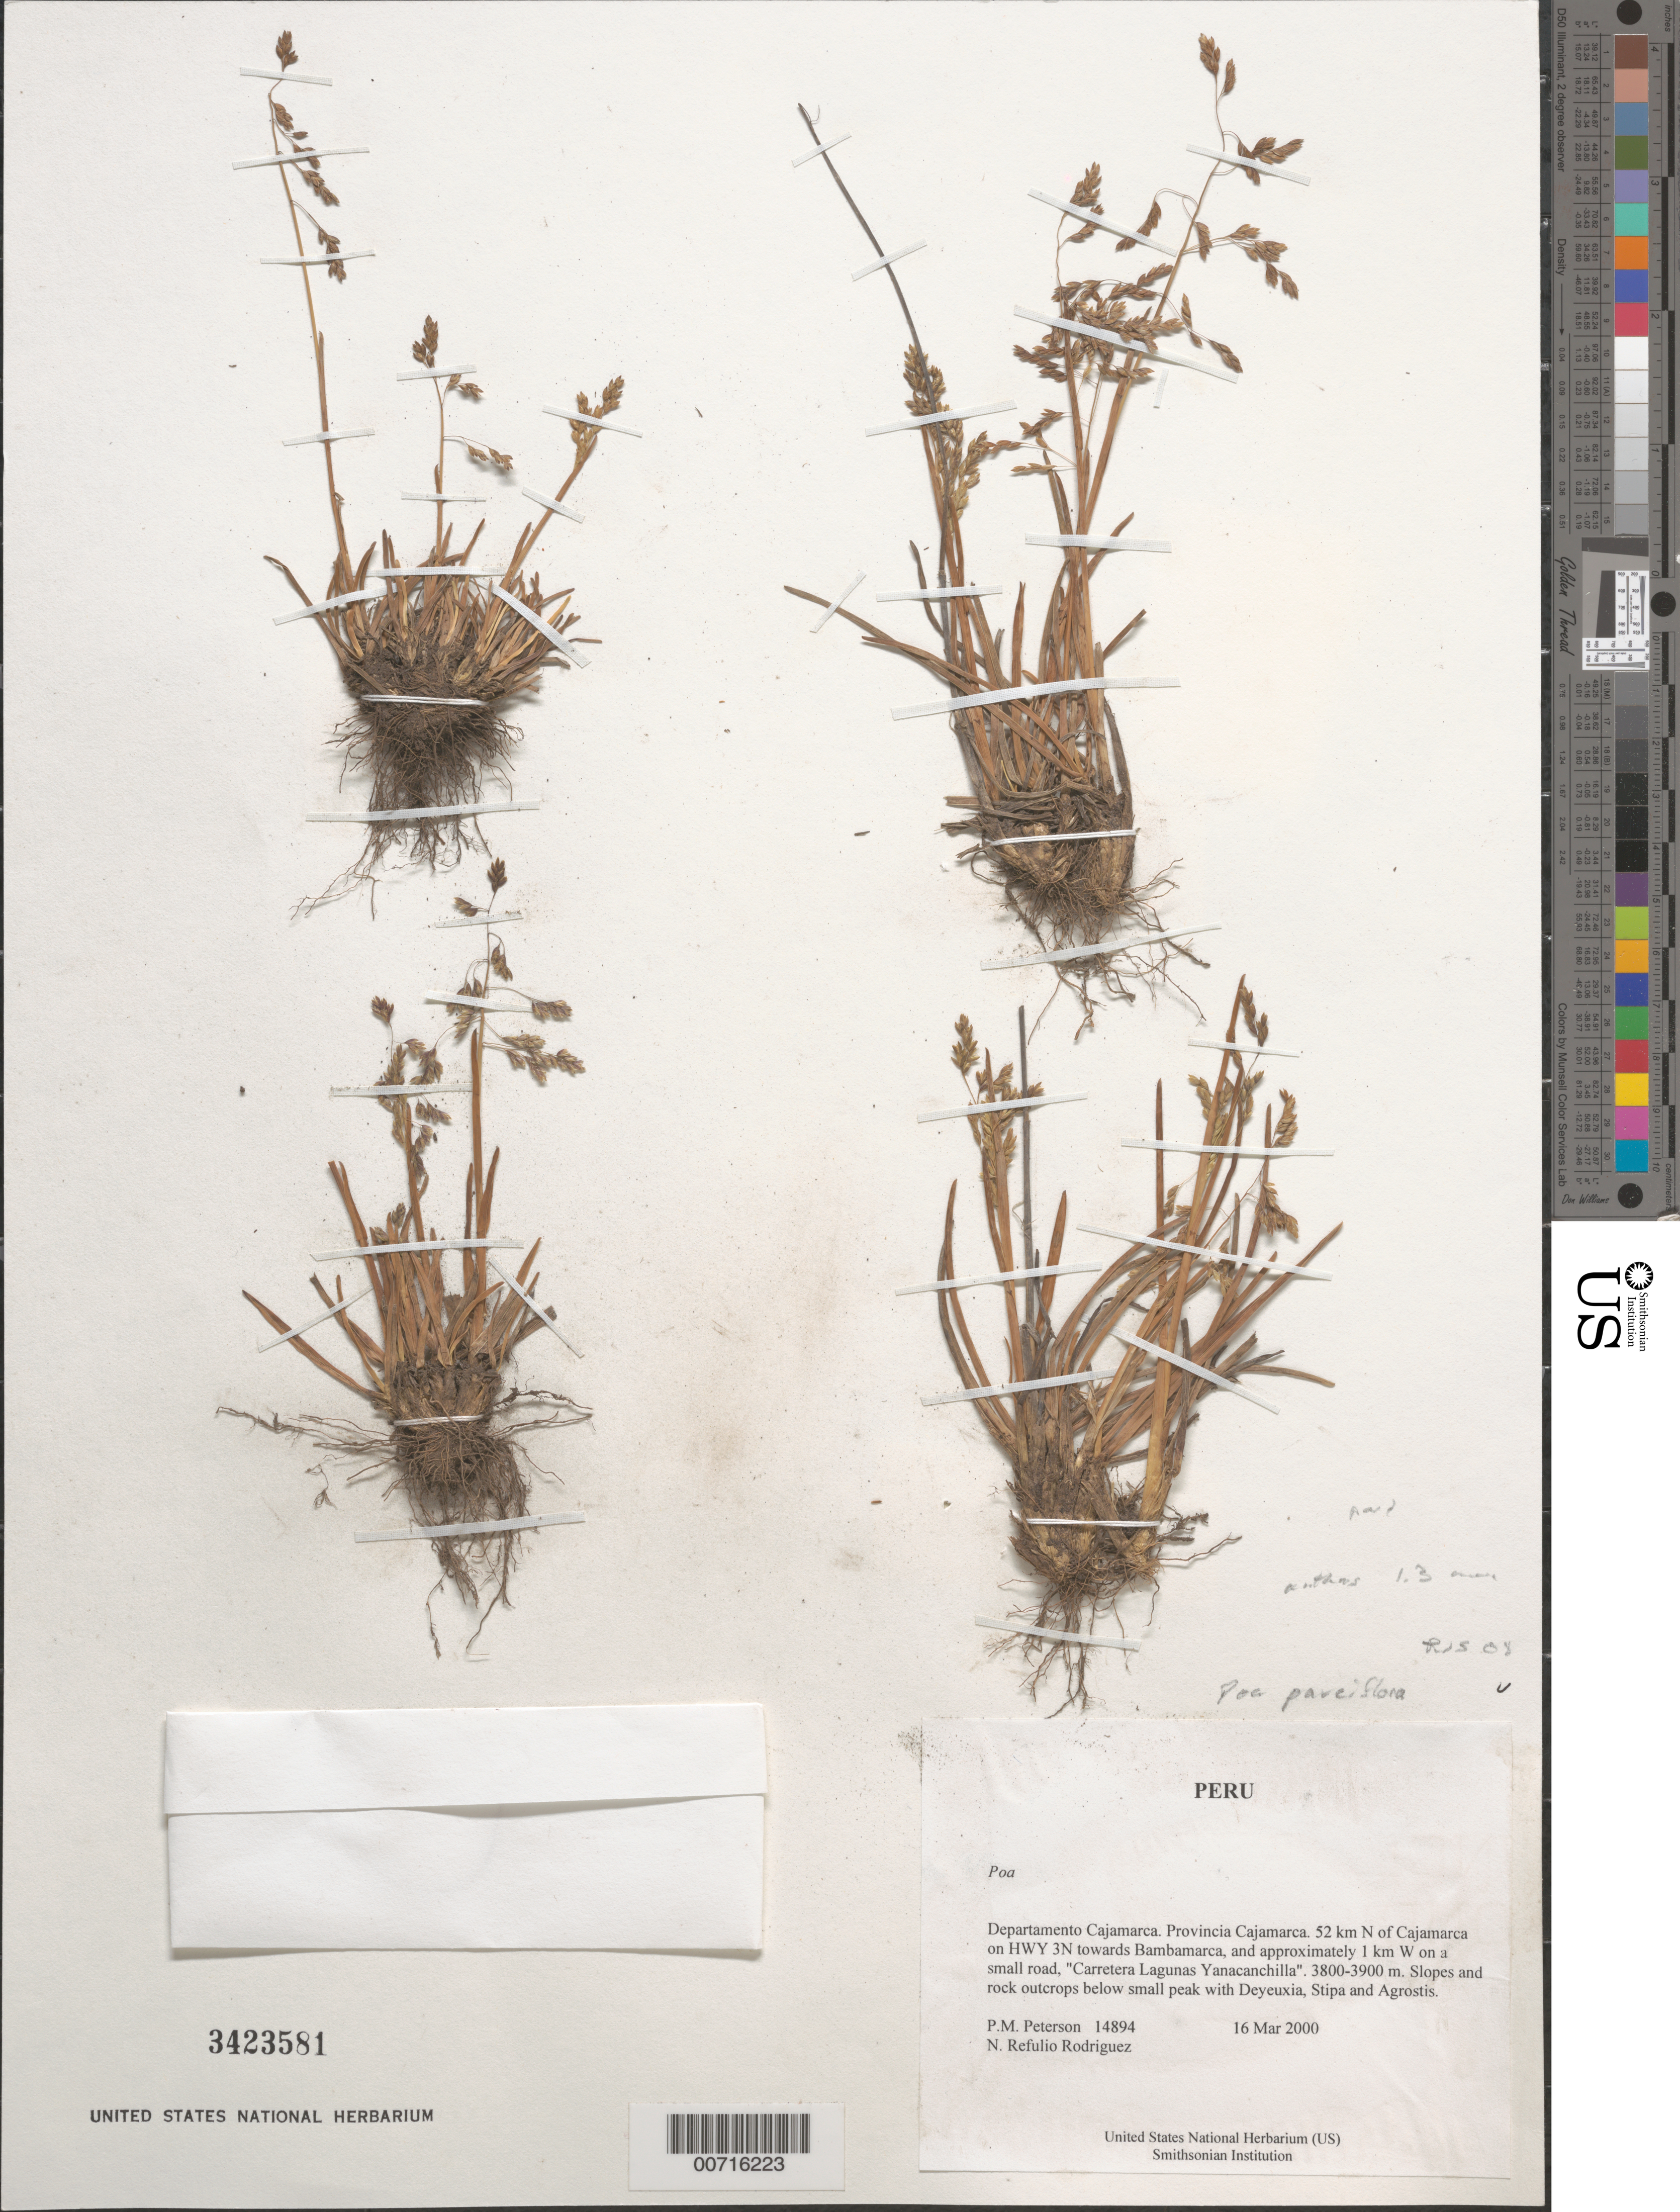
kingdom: Plantae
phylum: Tracheophyta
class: Liliopsida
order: Poales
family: Poaceae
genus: Poa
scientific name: Poa pauciflora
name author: Roem. & Schult.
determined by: Soreng, Robert J., Research Associate (BOT), Smithsonian Institution - National Museum of Natural History (UNITED STATES)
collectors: P. M. Peterson & N. Refulio-Rodríguez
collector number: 14894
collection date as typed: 16 Mar 2000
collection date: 2000-03-16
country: Peru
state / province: Cajamarca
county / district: Cajamarca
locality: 52 km N of Cajamarca on HWY 3N towards Bambamarca, and approximately 1 km W on a small road, "Carretera Lagunas Yanacanchilla".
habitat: Slopes and rock outcrops below small peak with Deyeuxia, Stipa and Agrostis.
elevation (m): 3800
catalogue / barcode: US 3423581